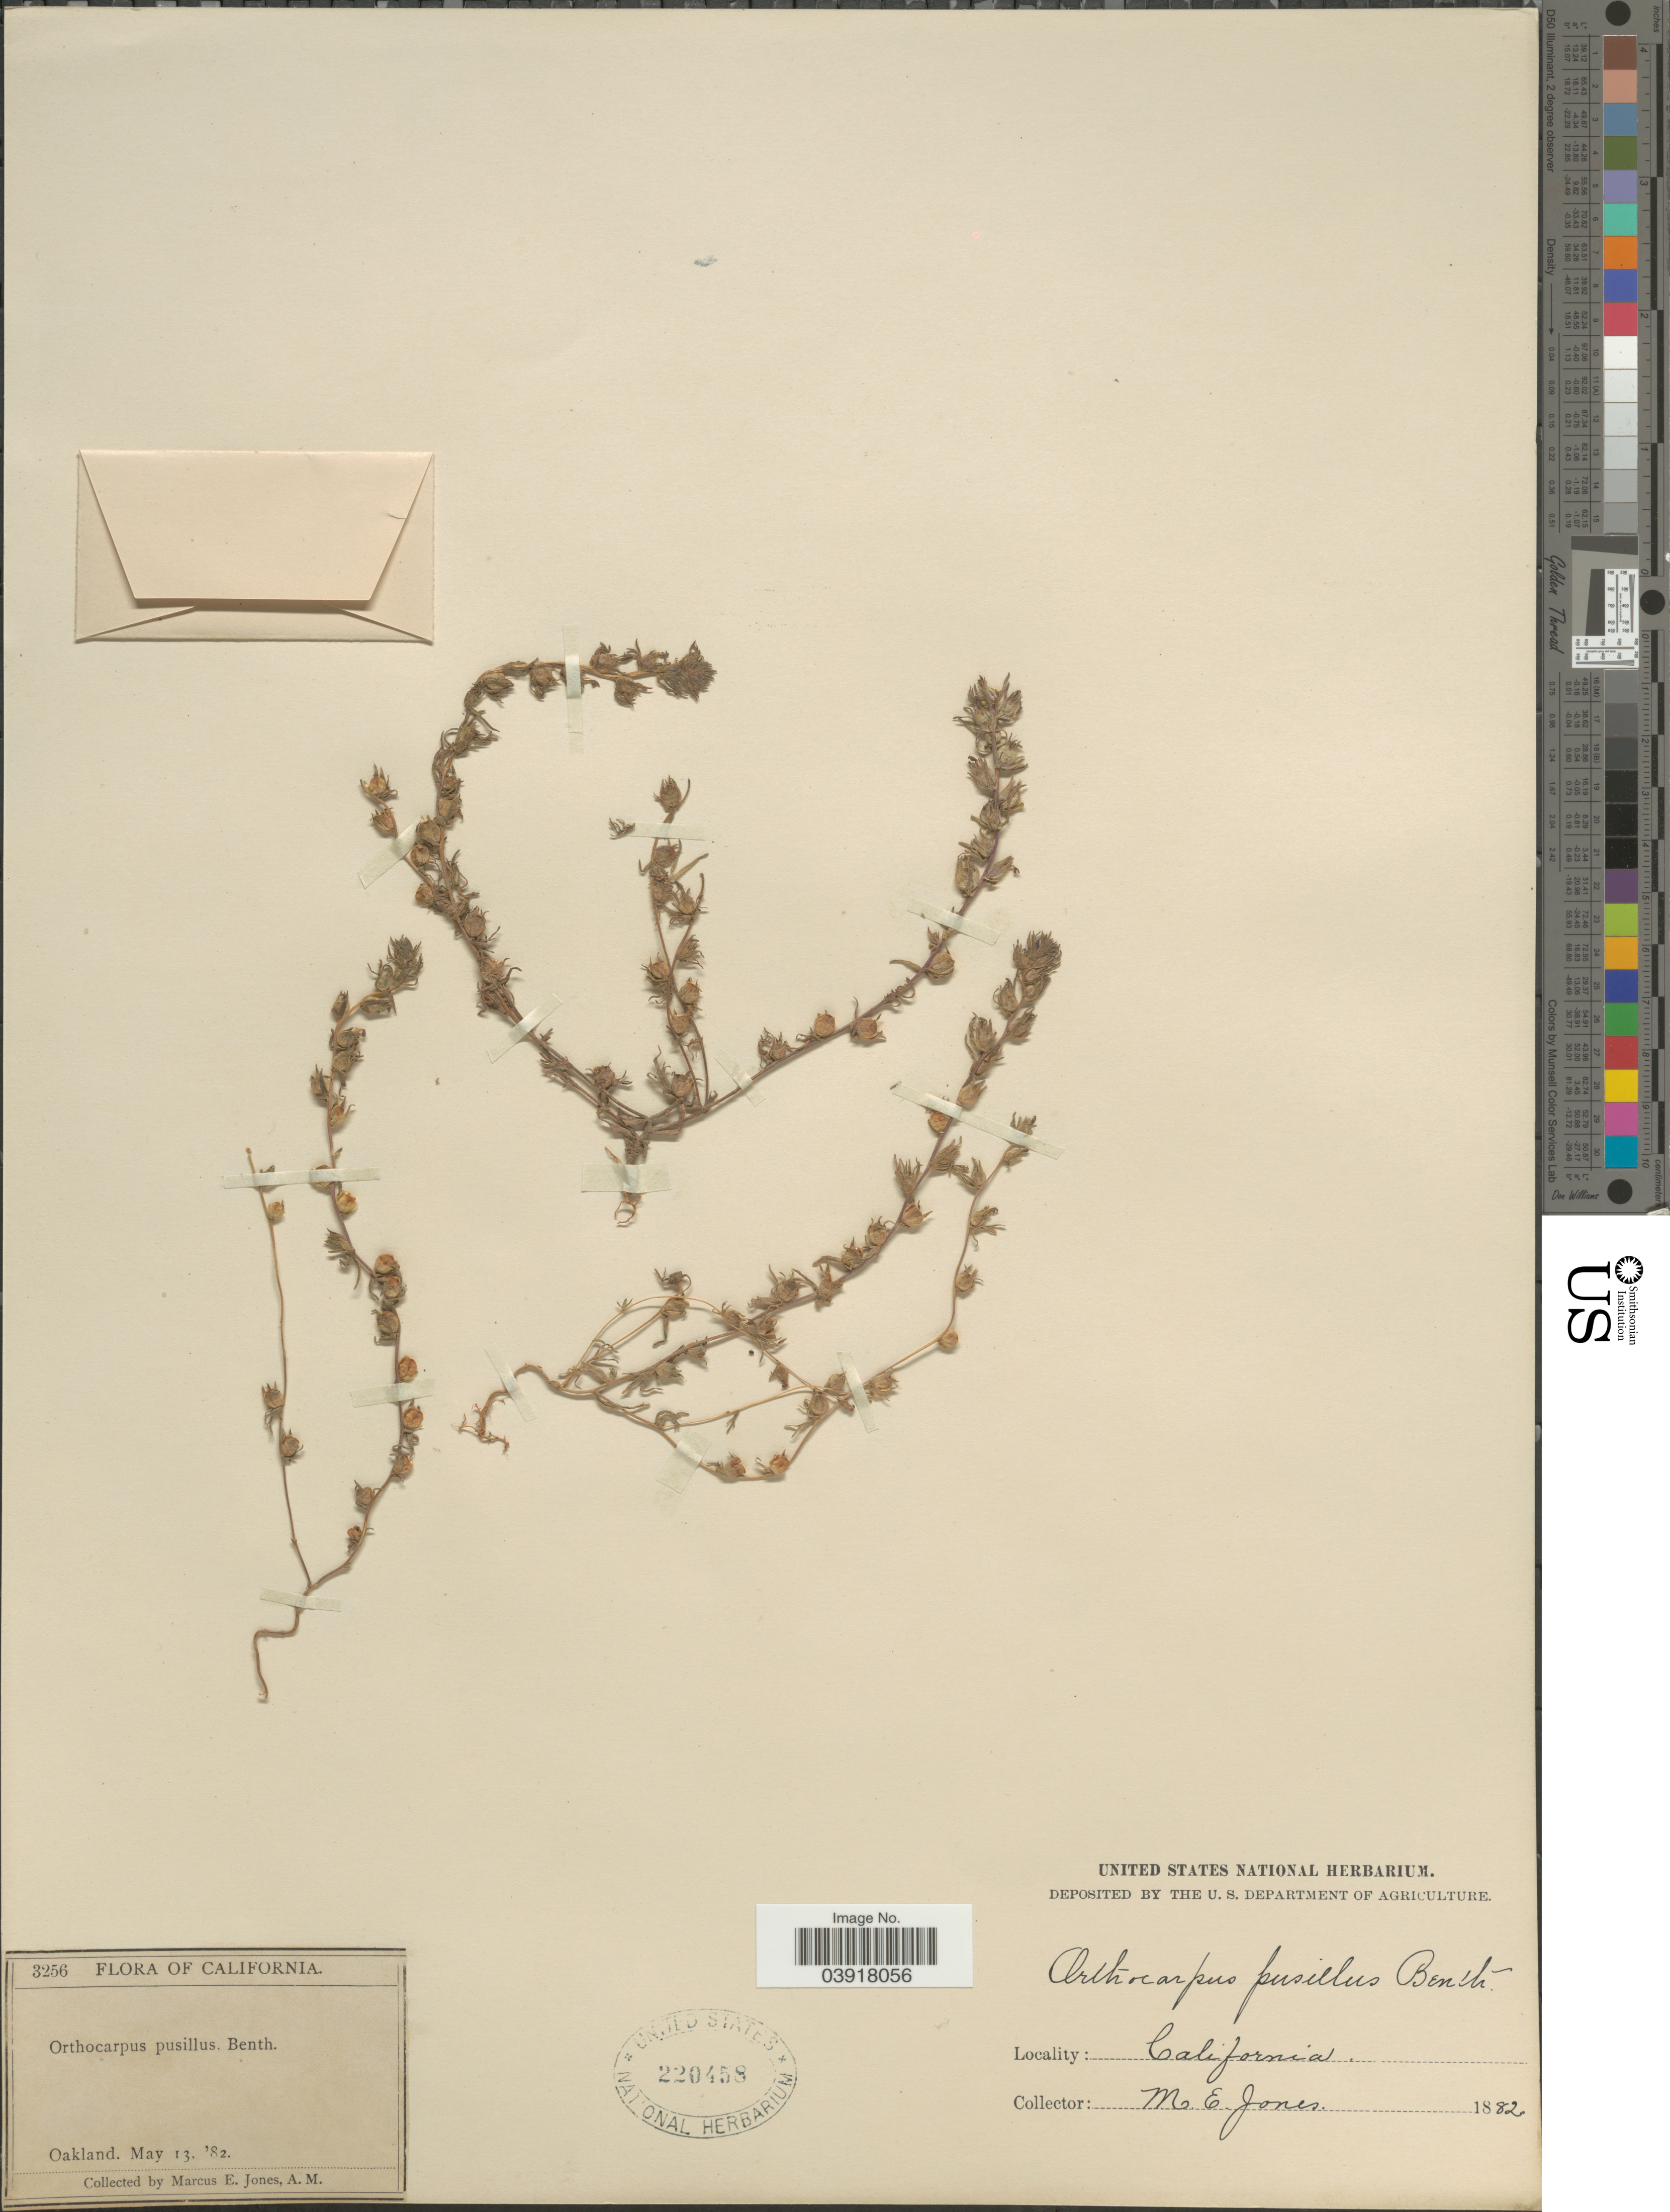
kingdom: Plantae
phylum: Tracheophyta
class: Magnoliopsida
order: Lamiales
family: Orobanchaceae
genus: Orthocarpus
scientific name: Orthocarpus pusillus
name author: Benth.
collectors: M. E. Jones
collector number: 3256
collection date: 1882-05-13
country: United States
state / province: California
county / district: Alameda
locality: Oakland.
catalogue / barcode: US 220458